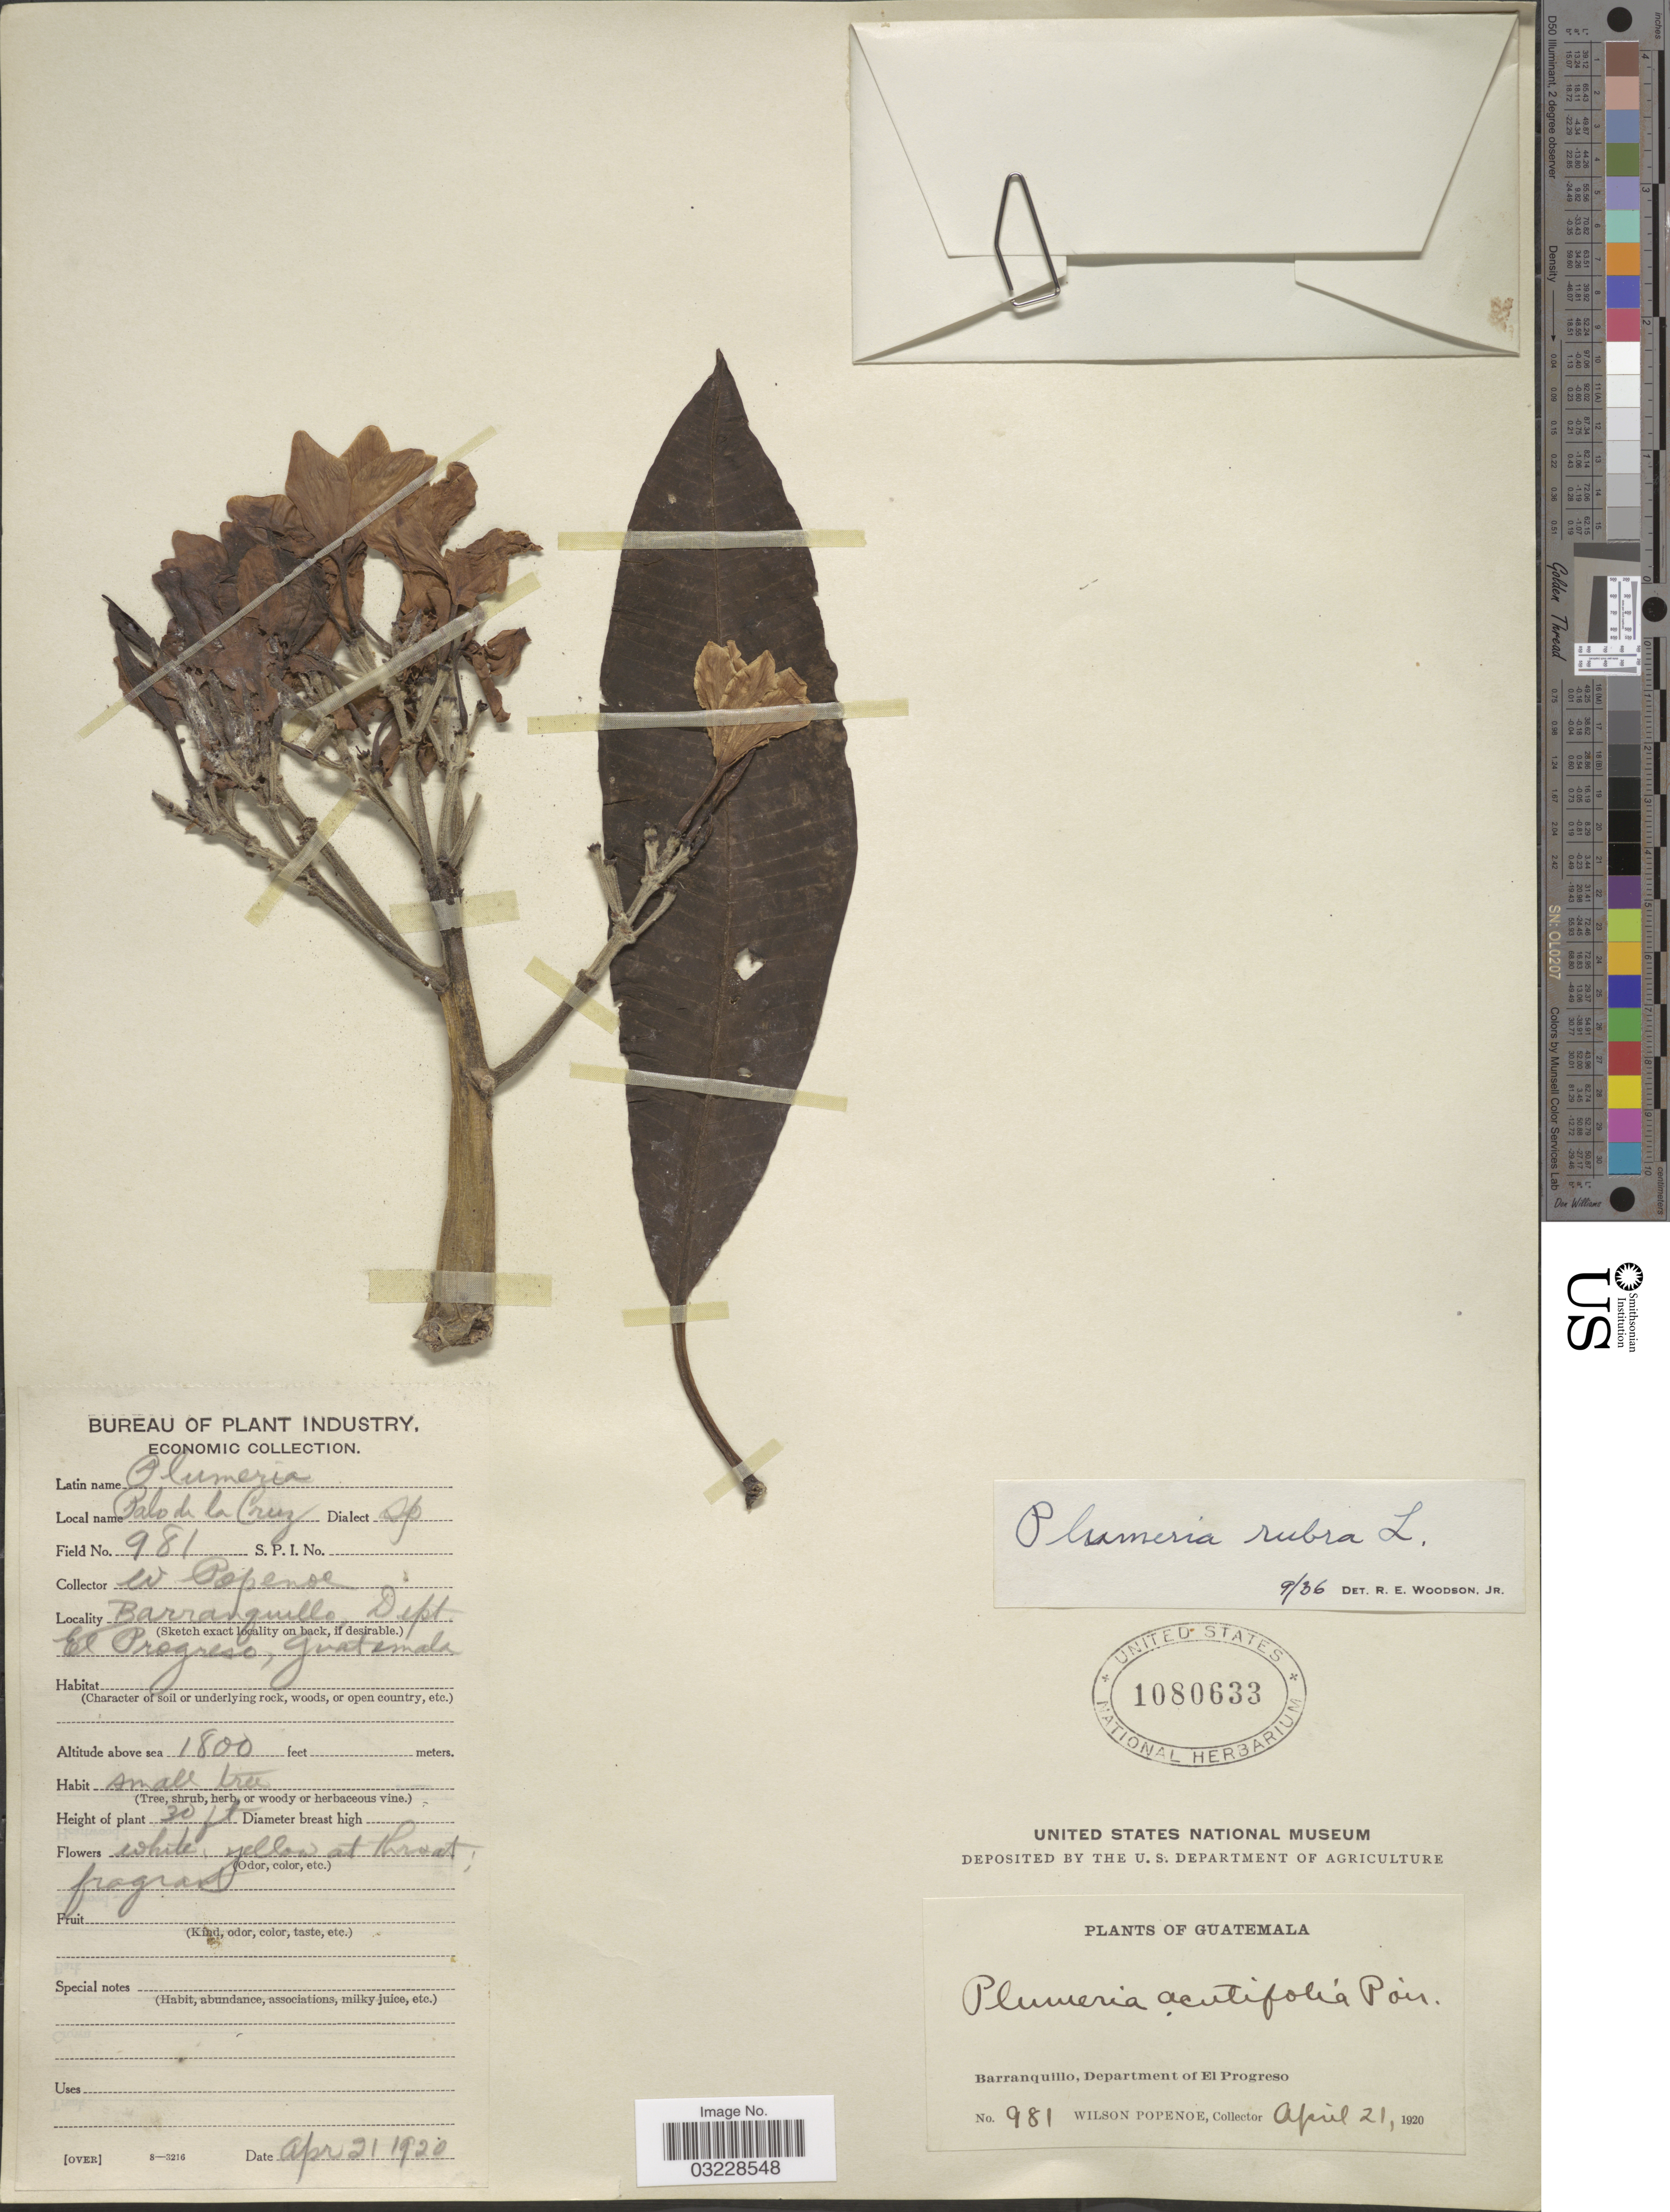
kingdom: Plantae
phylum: Tracheophyta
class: Magnoliopsida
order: Gentianales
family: Apocynaceae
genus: Plumeria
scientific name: Plumeria rubra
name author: L.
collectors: F. Popenoe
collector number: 981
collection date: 1920-04-21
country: Guatemala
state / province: El Progreso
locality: Barranquilla, Department of El Progreso.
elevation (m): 549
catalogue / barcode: US 1080633